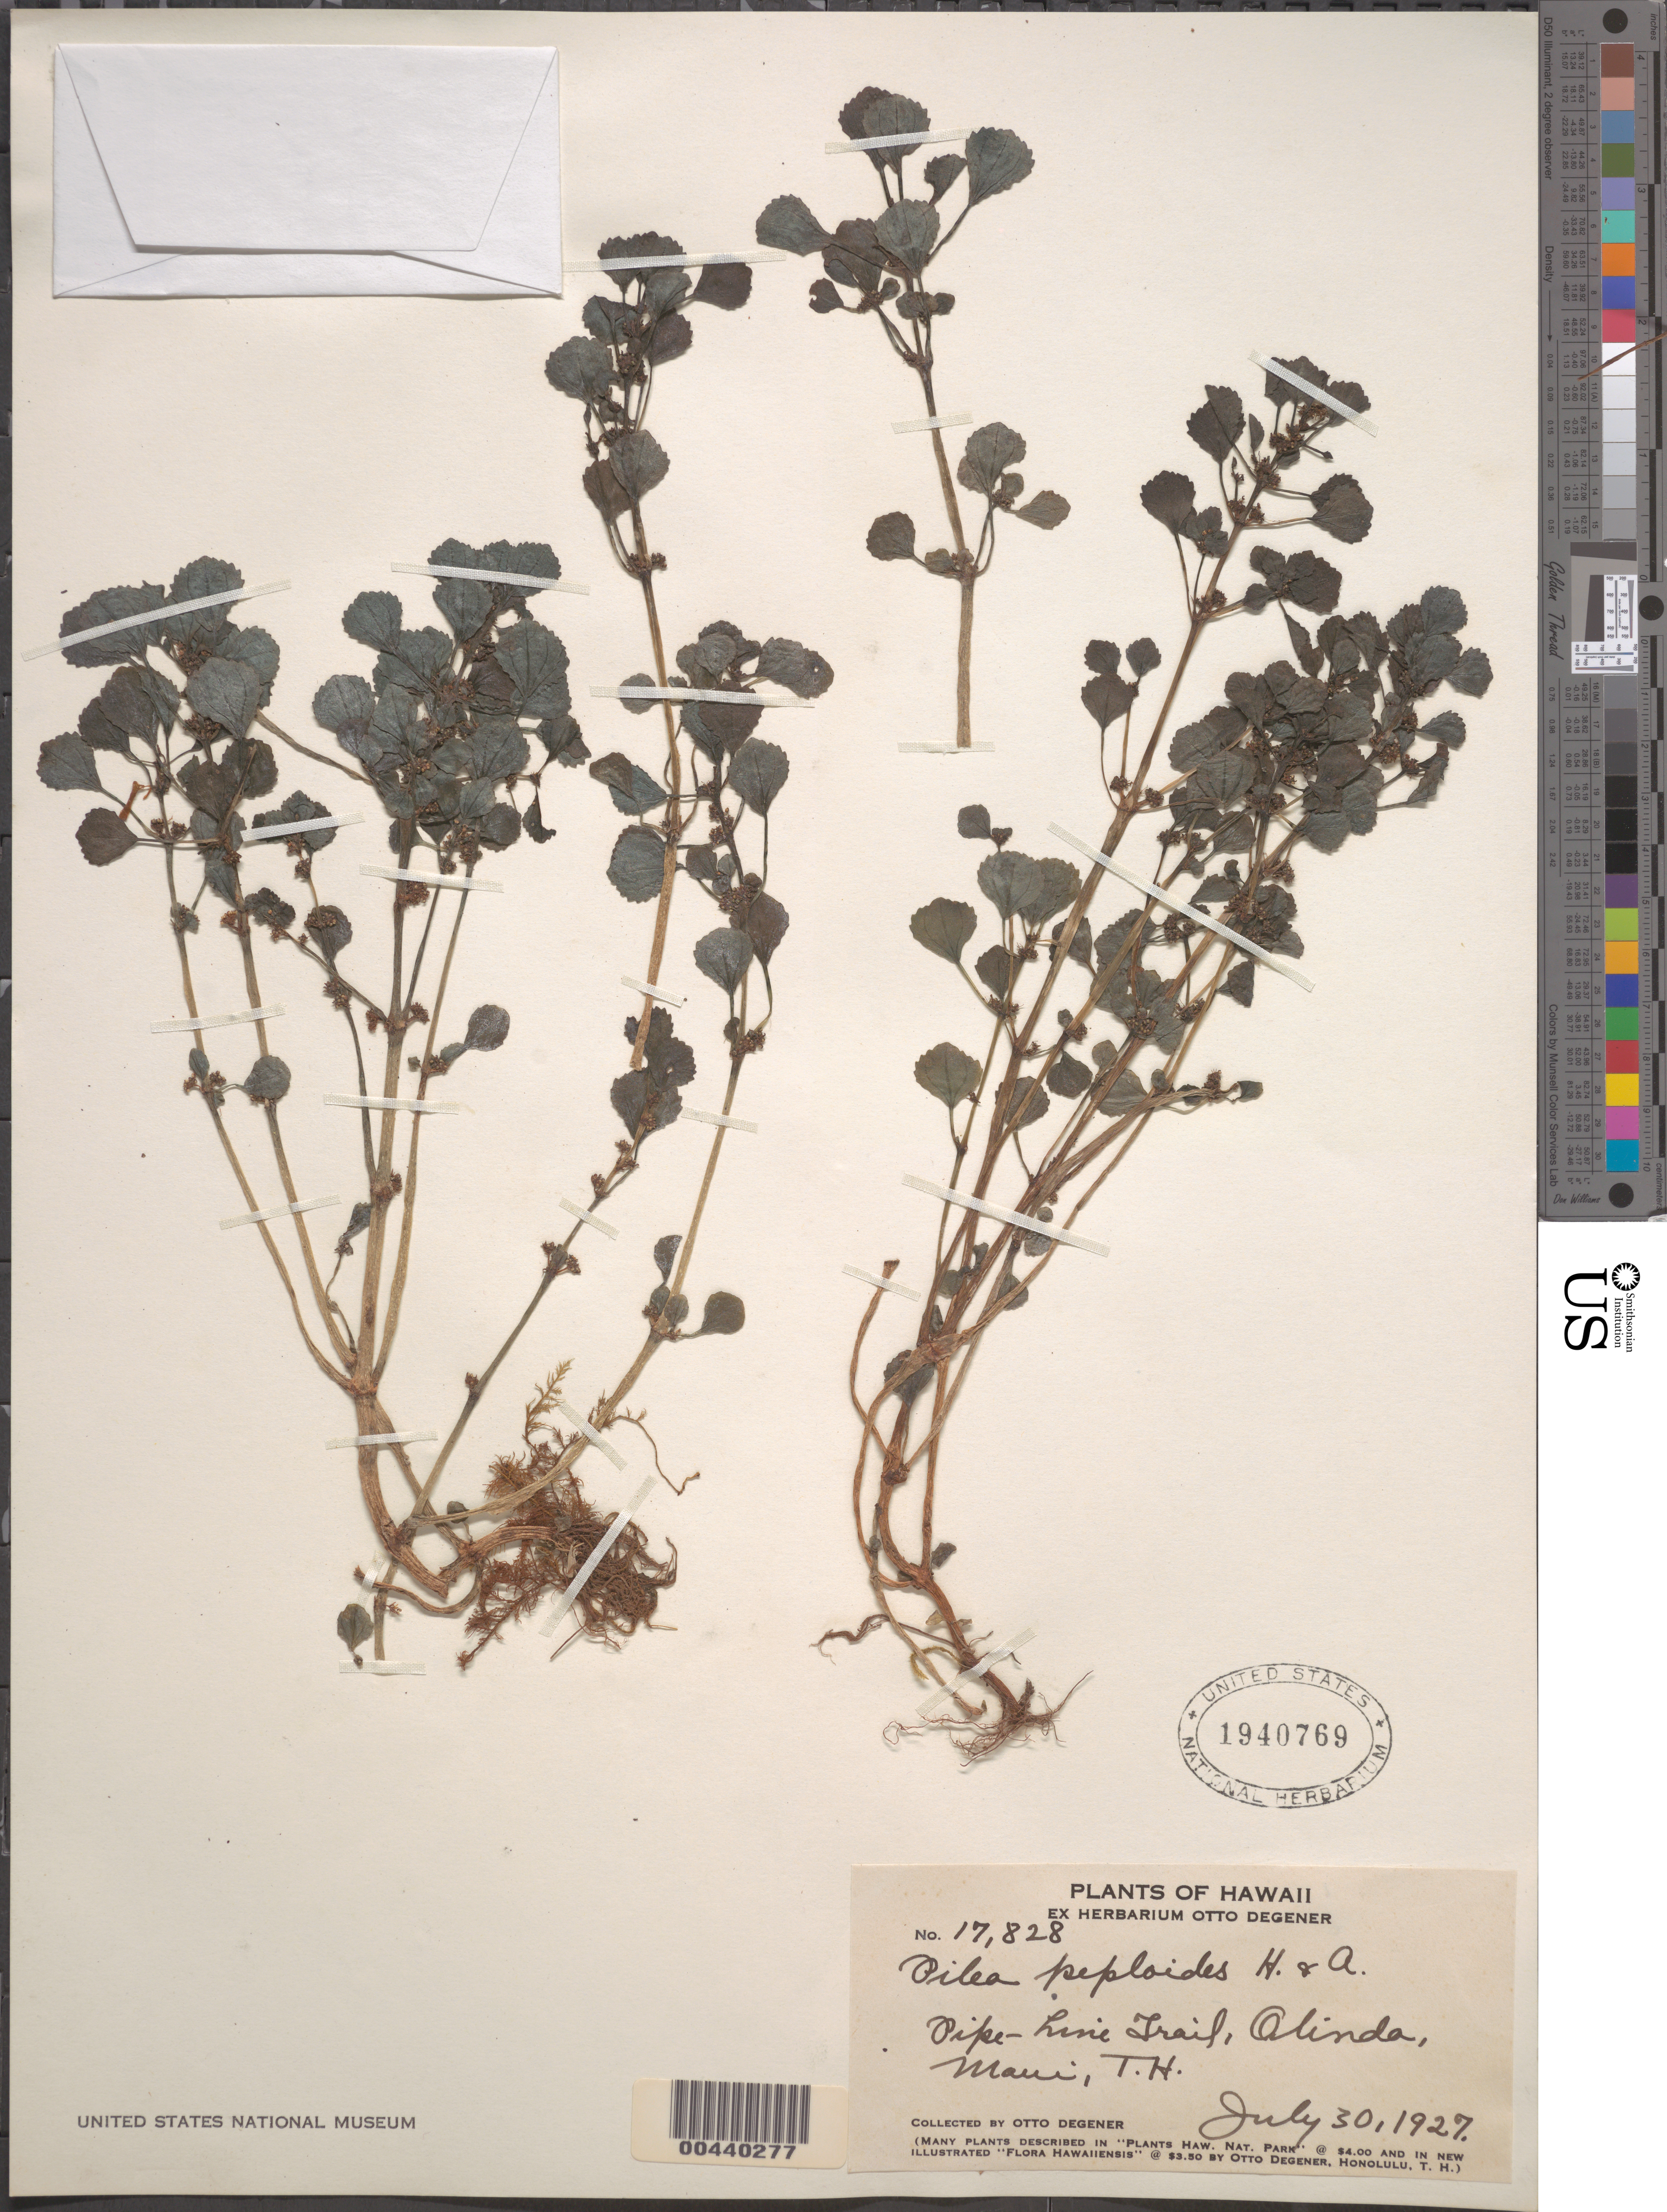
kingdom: Plantae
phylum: Tracheophyta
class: Magnoliopsida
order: Rosales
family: Urticaceae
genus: Pilea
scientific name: Pilea peploides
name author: (Gaudich.) Hook. & Arn.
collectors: O. Degener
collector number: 17828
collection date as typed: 30 Jul 1927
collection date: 1927-07-30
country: United States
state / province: Hawaii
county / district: Maui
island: Maui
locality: Pipe-Line Trail, Olinda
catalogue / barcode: US 1940769